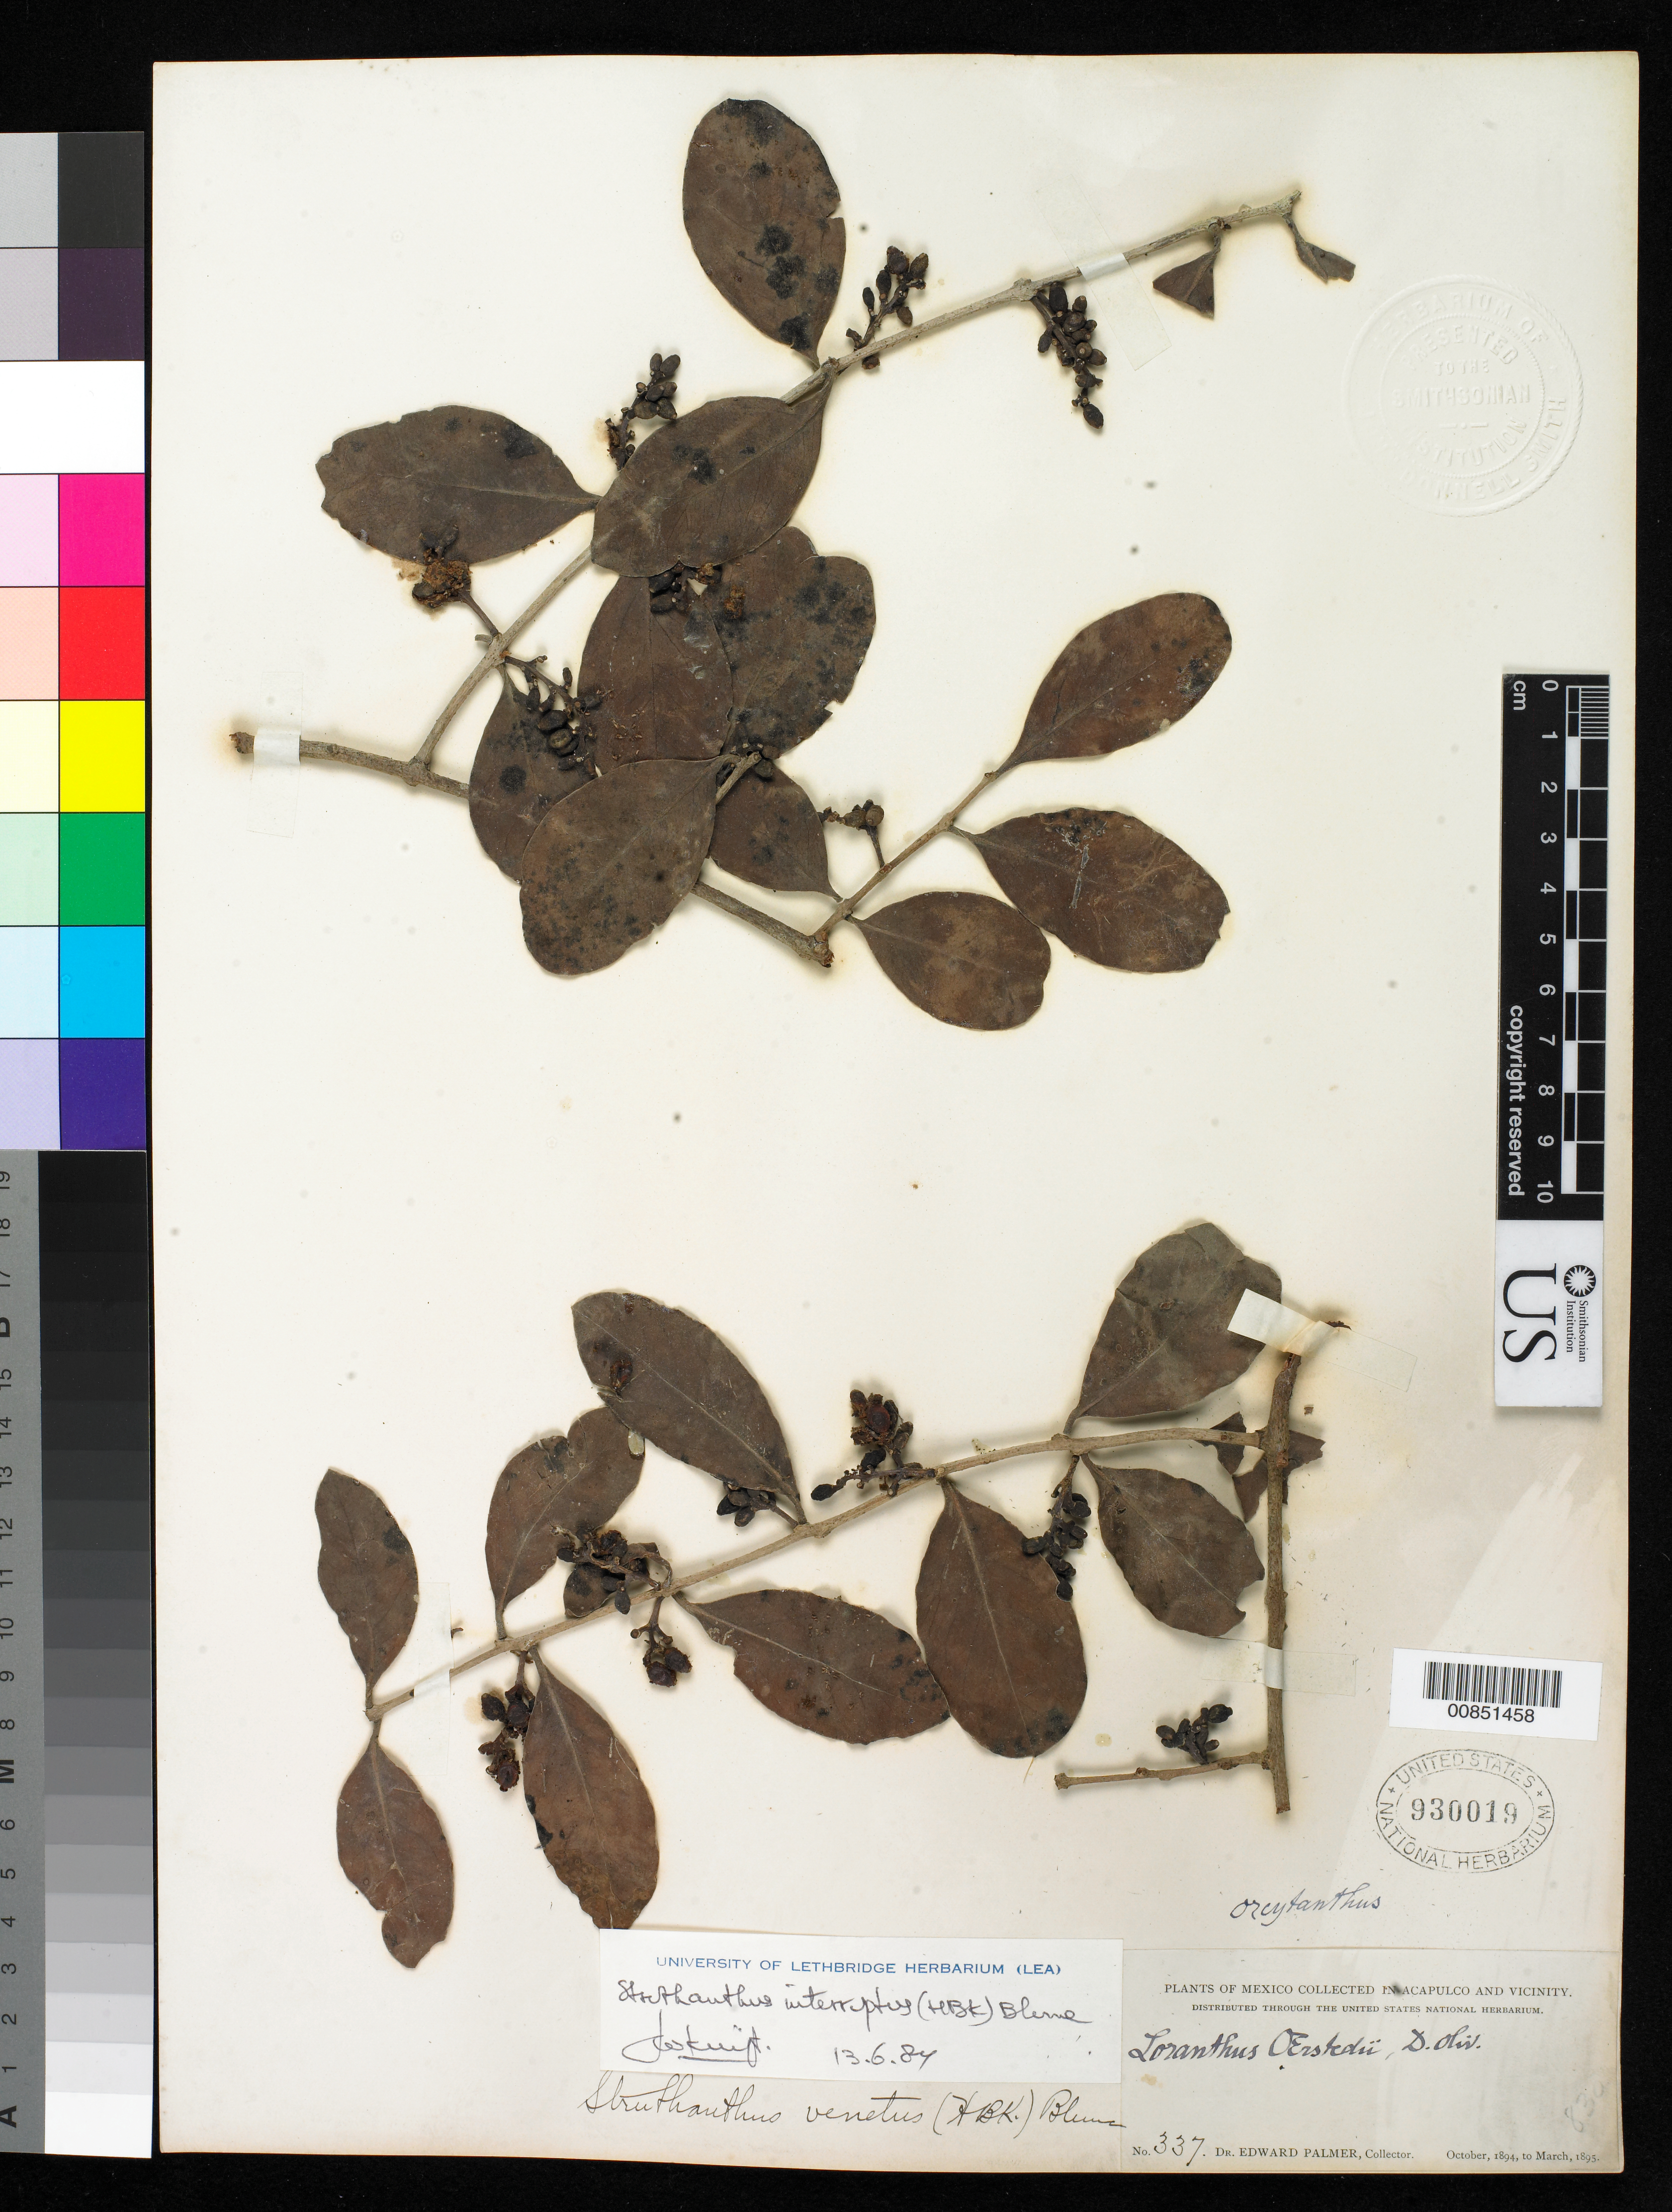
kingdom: Plantae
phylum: Tracheophyta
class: Magnoliopsida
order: Santalales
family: Loranthaceae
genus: Struthanthus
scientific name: Struthanthus interruptus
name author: (Kunth) G. Don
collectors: E. Palmer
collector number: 337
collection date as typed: Oct 1894 to -- Mar 1895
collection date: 1894-10/1895-03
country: Mexico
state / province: Guerrero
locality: Acapulco, Guerrero and vicinity.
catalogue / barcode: US 930019